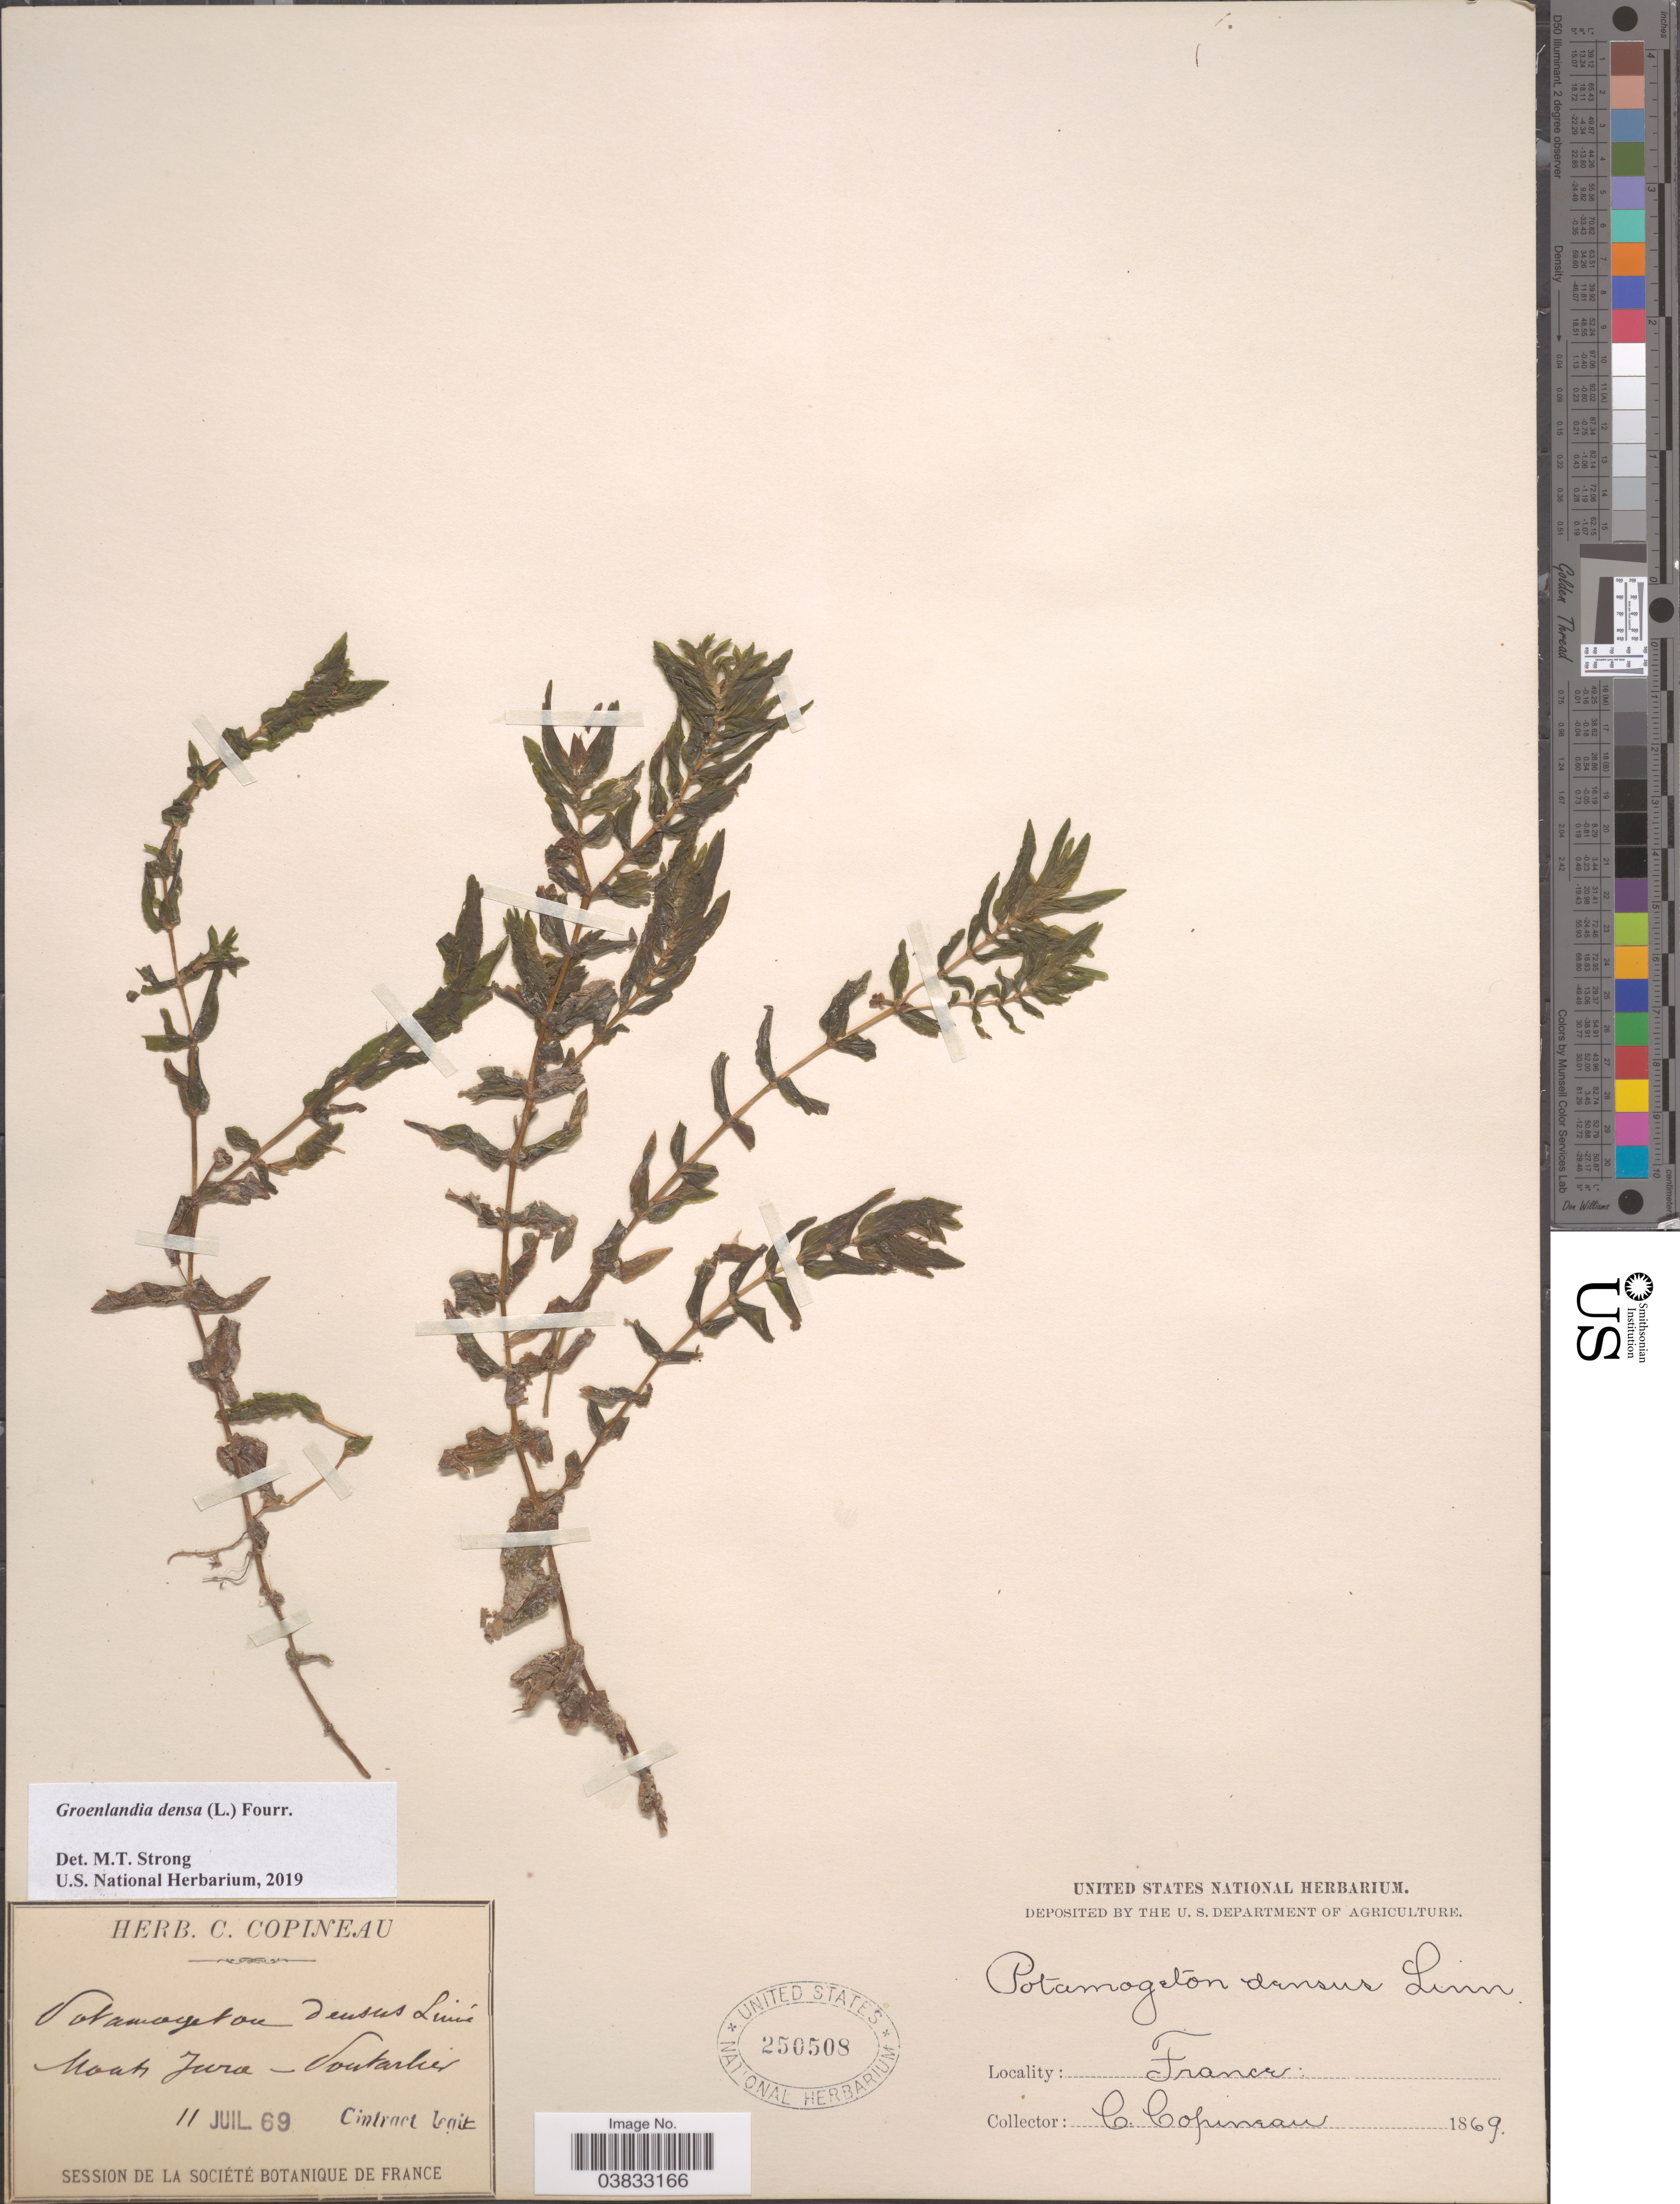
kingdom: Plantae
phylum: Tracheophyta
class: Liliopsida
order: Alismatales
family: Potamogetonaceae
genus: Groenlandia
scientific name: Groenlandia densa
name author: Fourr.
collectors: C. Copineau & Cintract, --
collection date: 1869-07-11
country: France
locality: Mont Jura - Pontarlier.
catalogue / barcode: US 250508